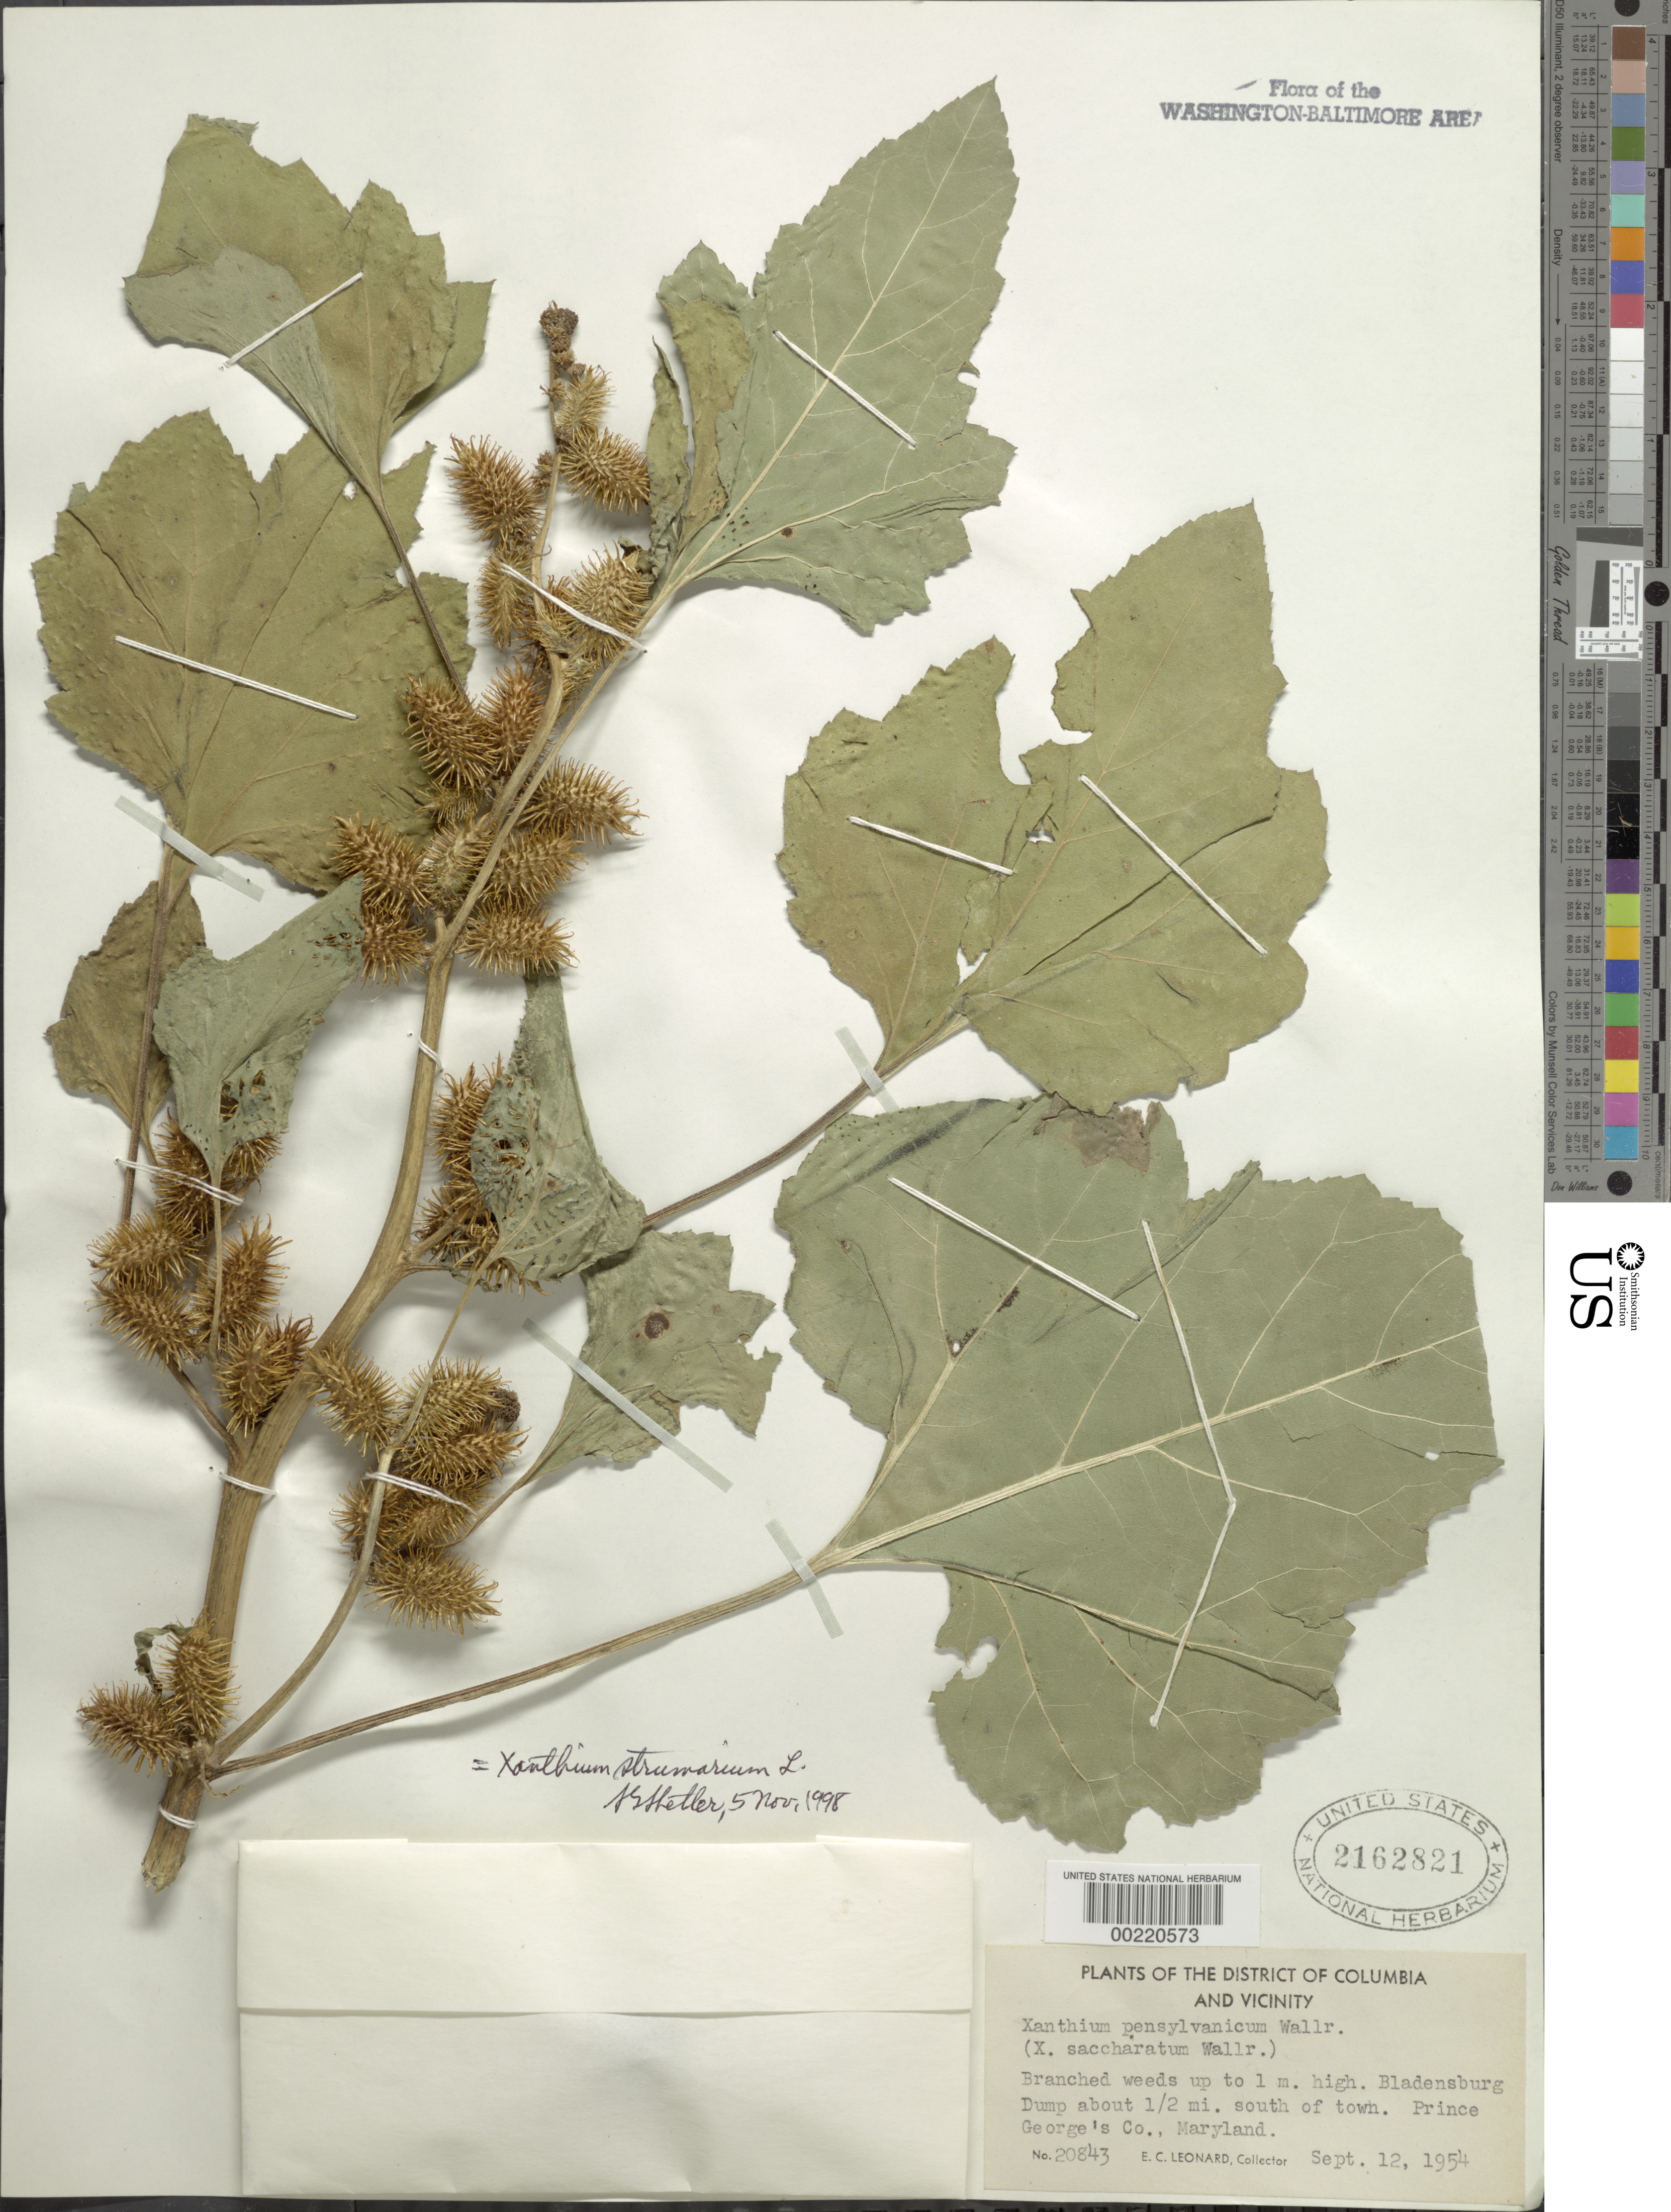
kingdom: Plantae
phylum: Tracheophyta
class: Magnoliopsida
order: Asterales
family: Asteraceae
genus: Xanthium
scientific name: Xanthium strumarium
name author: L.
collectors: E. C. Leonard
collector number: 20843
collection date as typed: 12 Sep 1954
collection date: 1954-09-12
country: United States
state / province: Maryland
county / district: Prince George's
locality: Bladensburg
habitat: Dump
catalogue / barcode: US 2162821